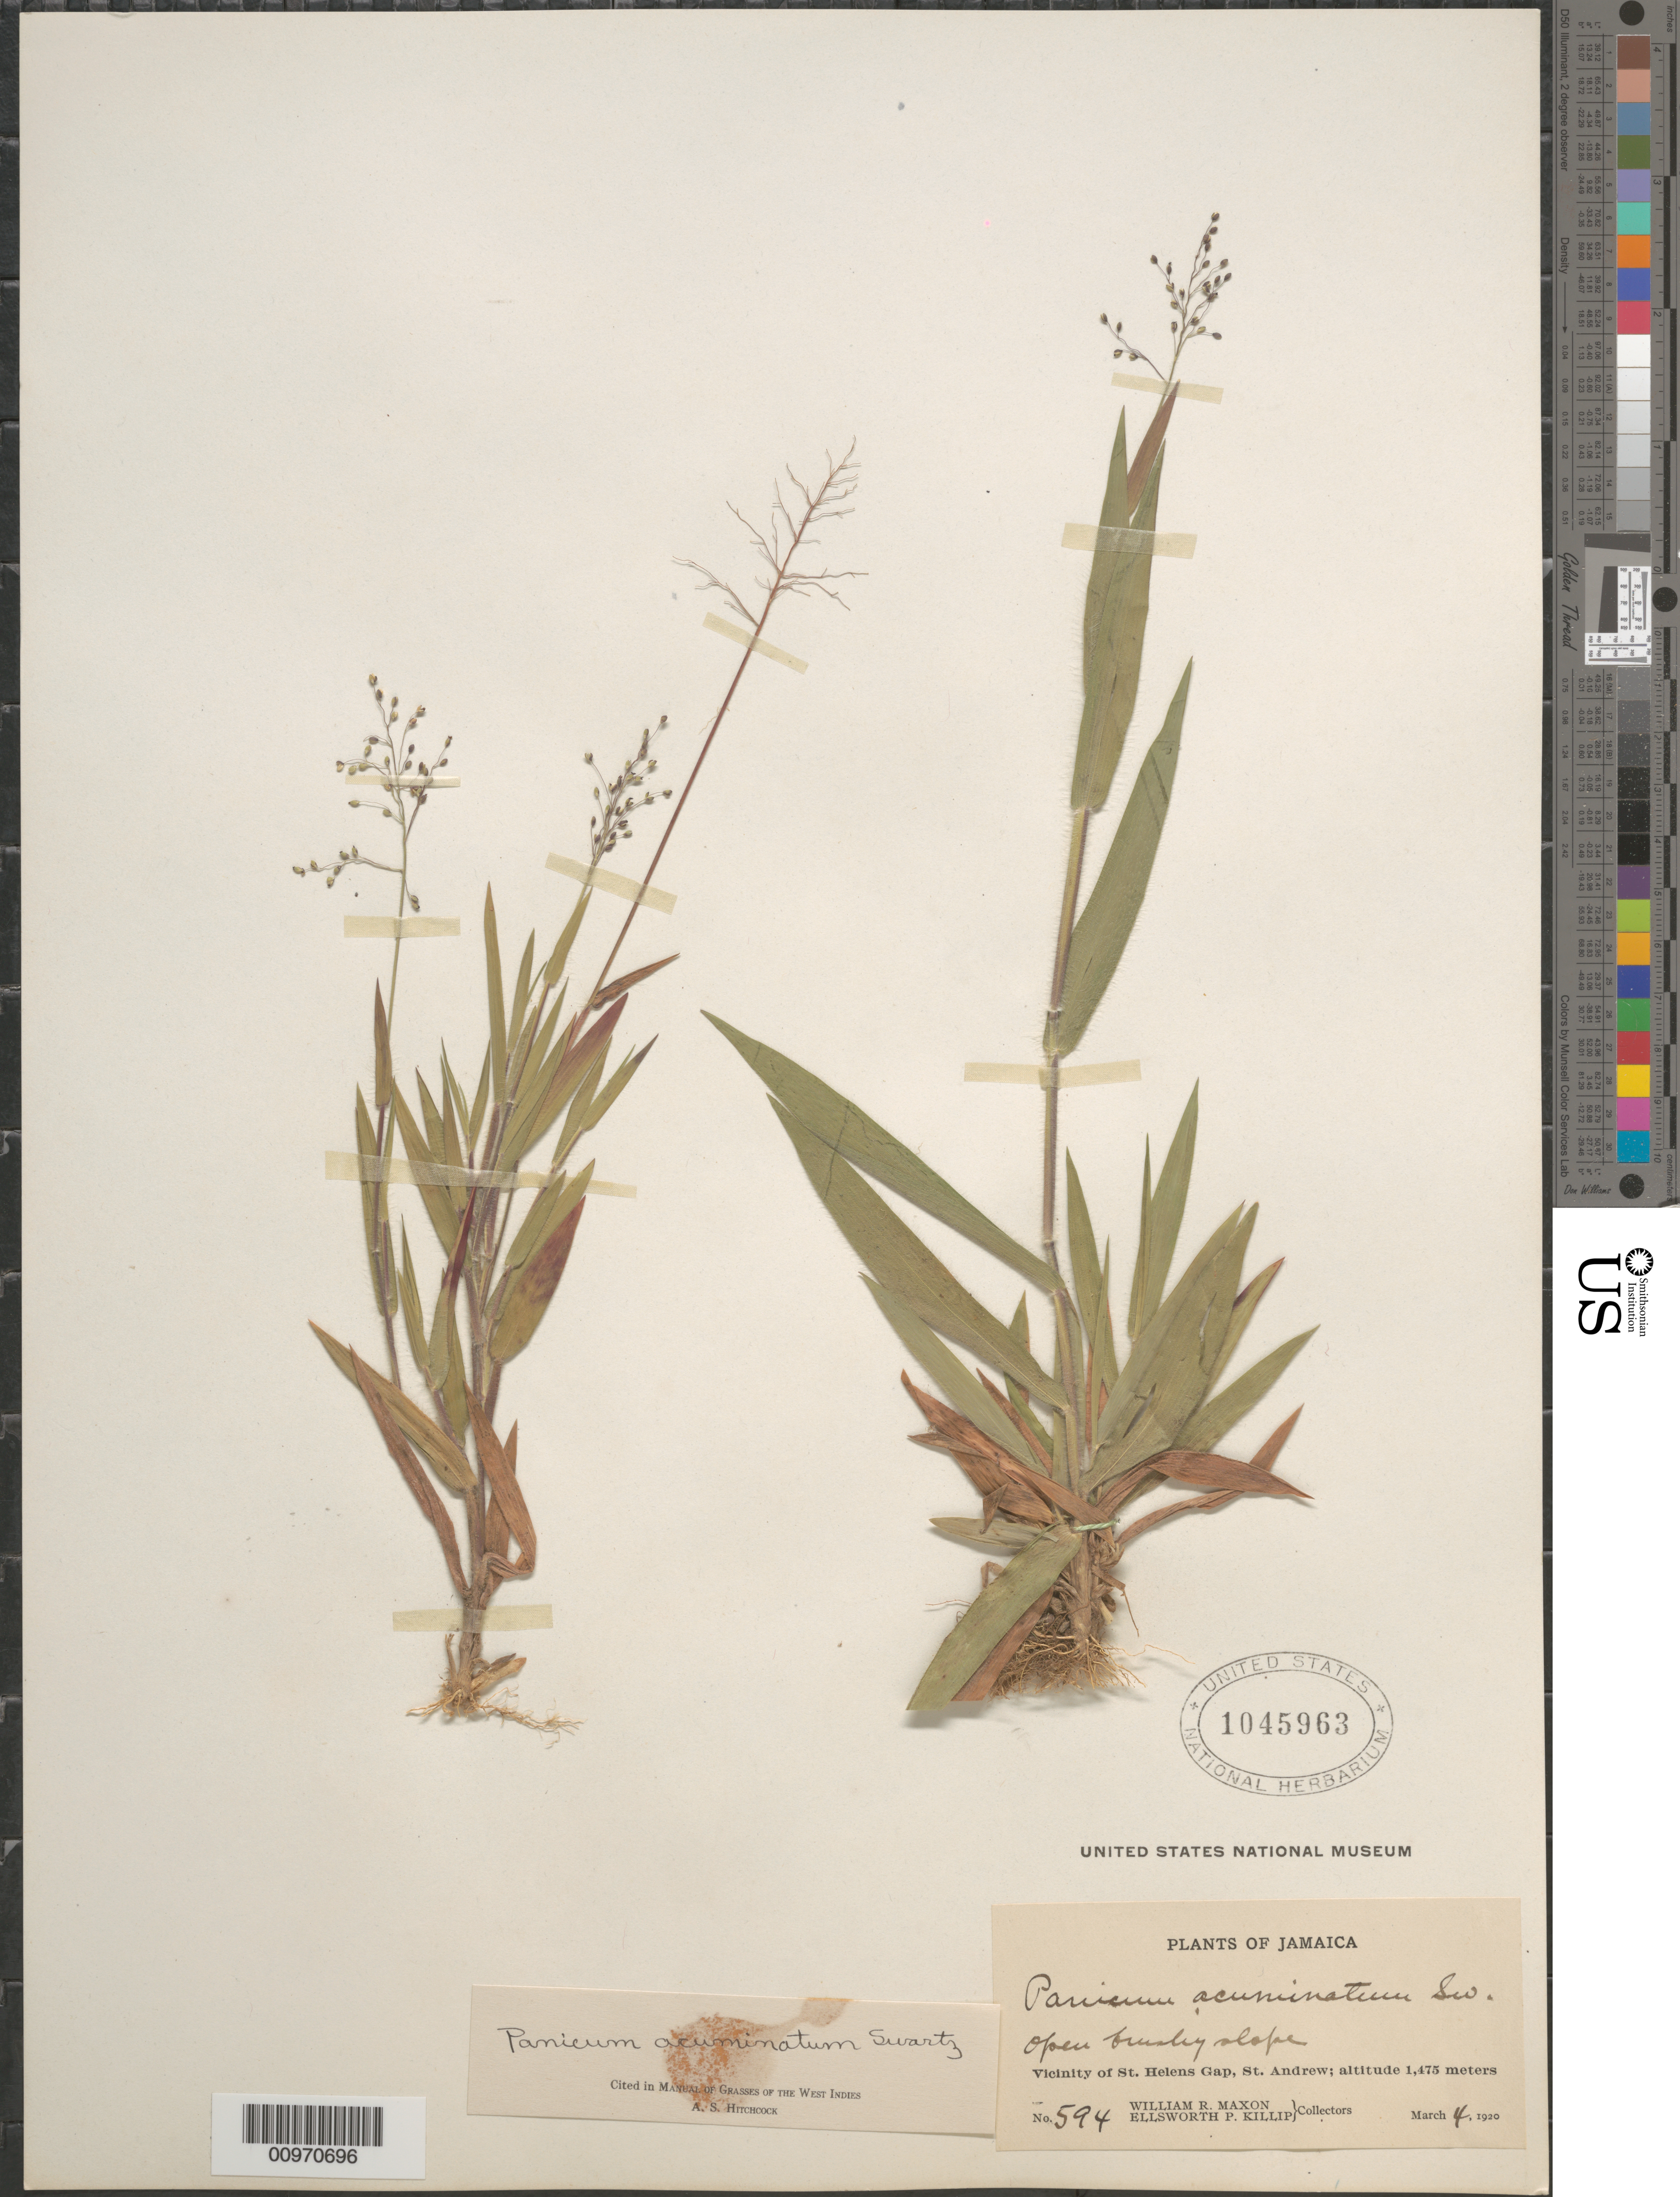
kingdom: Plantae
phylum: Tracheophyta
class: Liliopsida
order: Poales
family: Poaceae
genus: Panicum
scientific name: Panicum acuminatum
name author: Sw.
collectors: W. R. Maxon & E. P. Killip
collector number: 594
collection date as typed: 04 Mar 1920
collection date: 1920-03-04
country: Jamaica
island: Jamaica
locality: St. Helens Gap vicinity, St. Andrew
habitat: Open brushy slope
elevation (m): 1475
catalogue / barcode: US 1045963